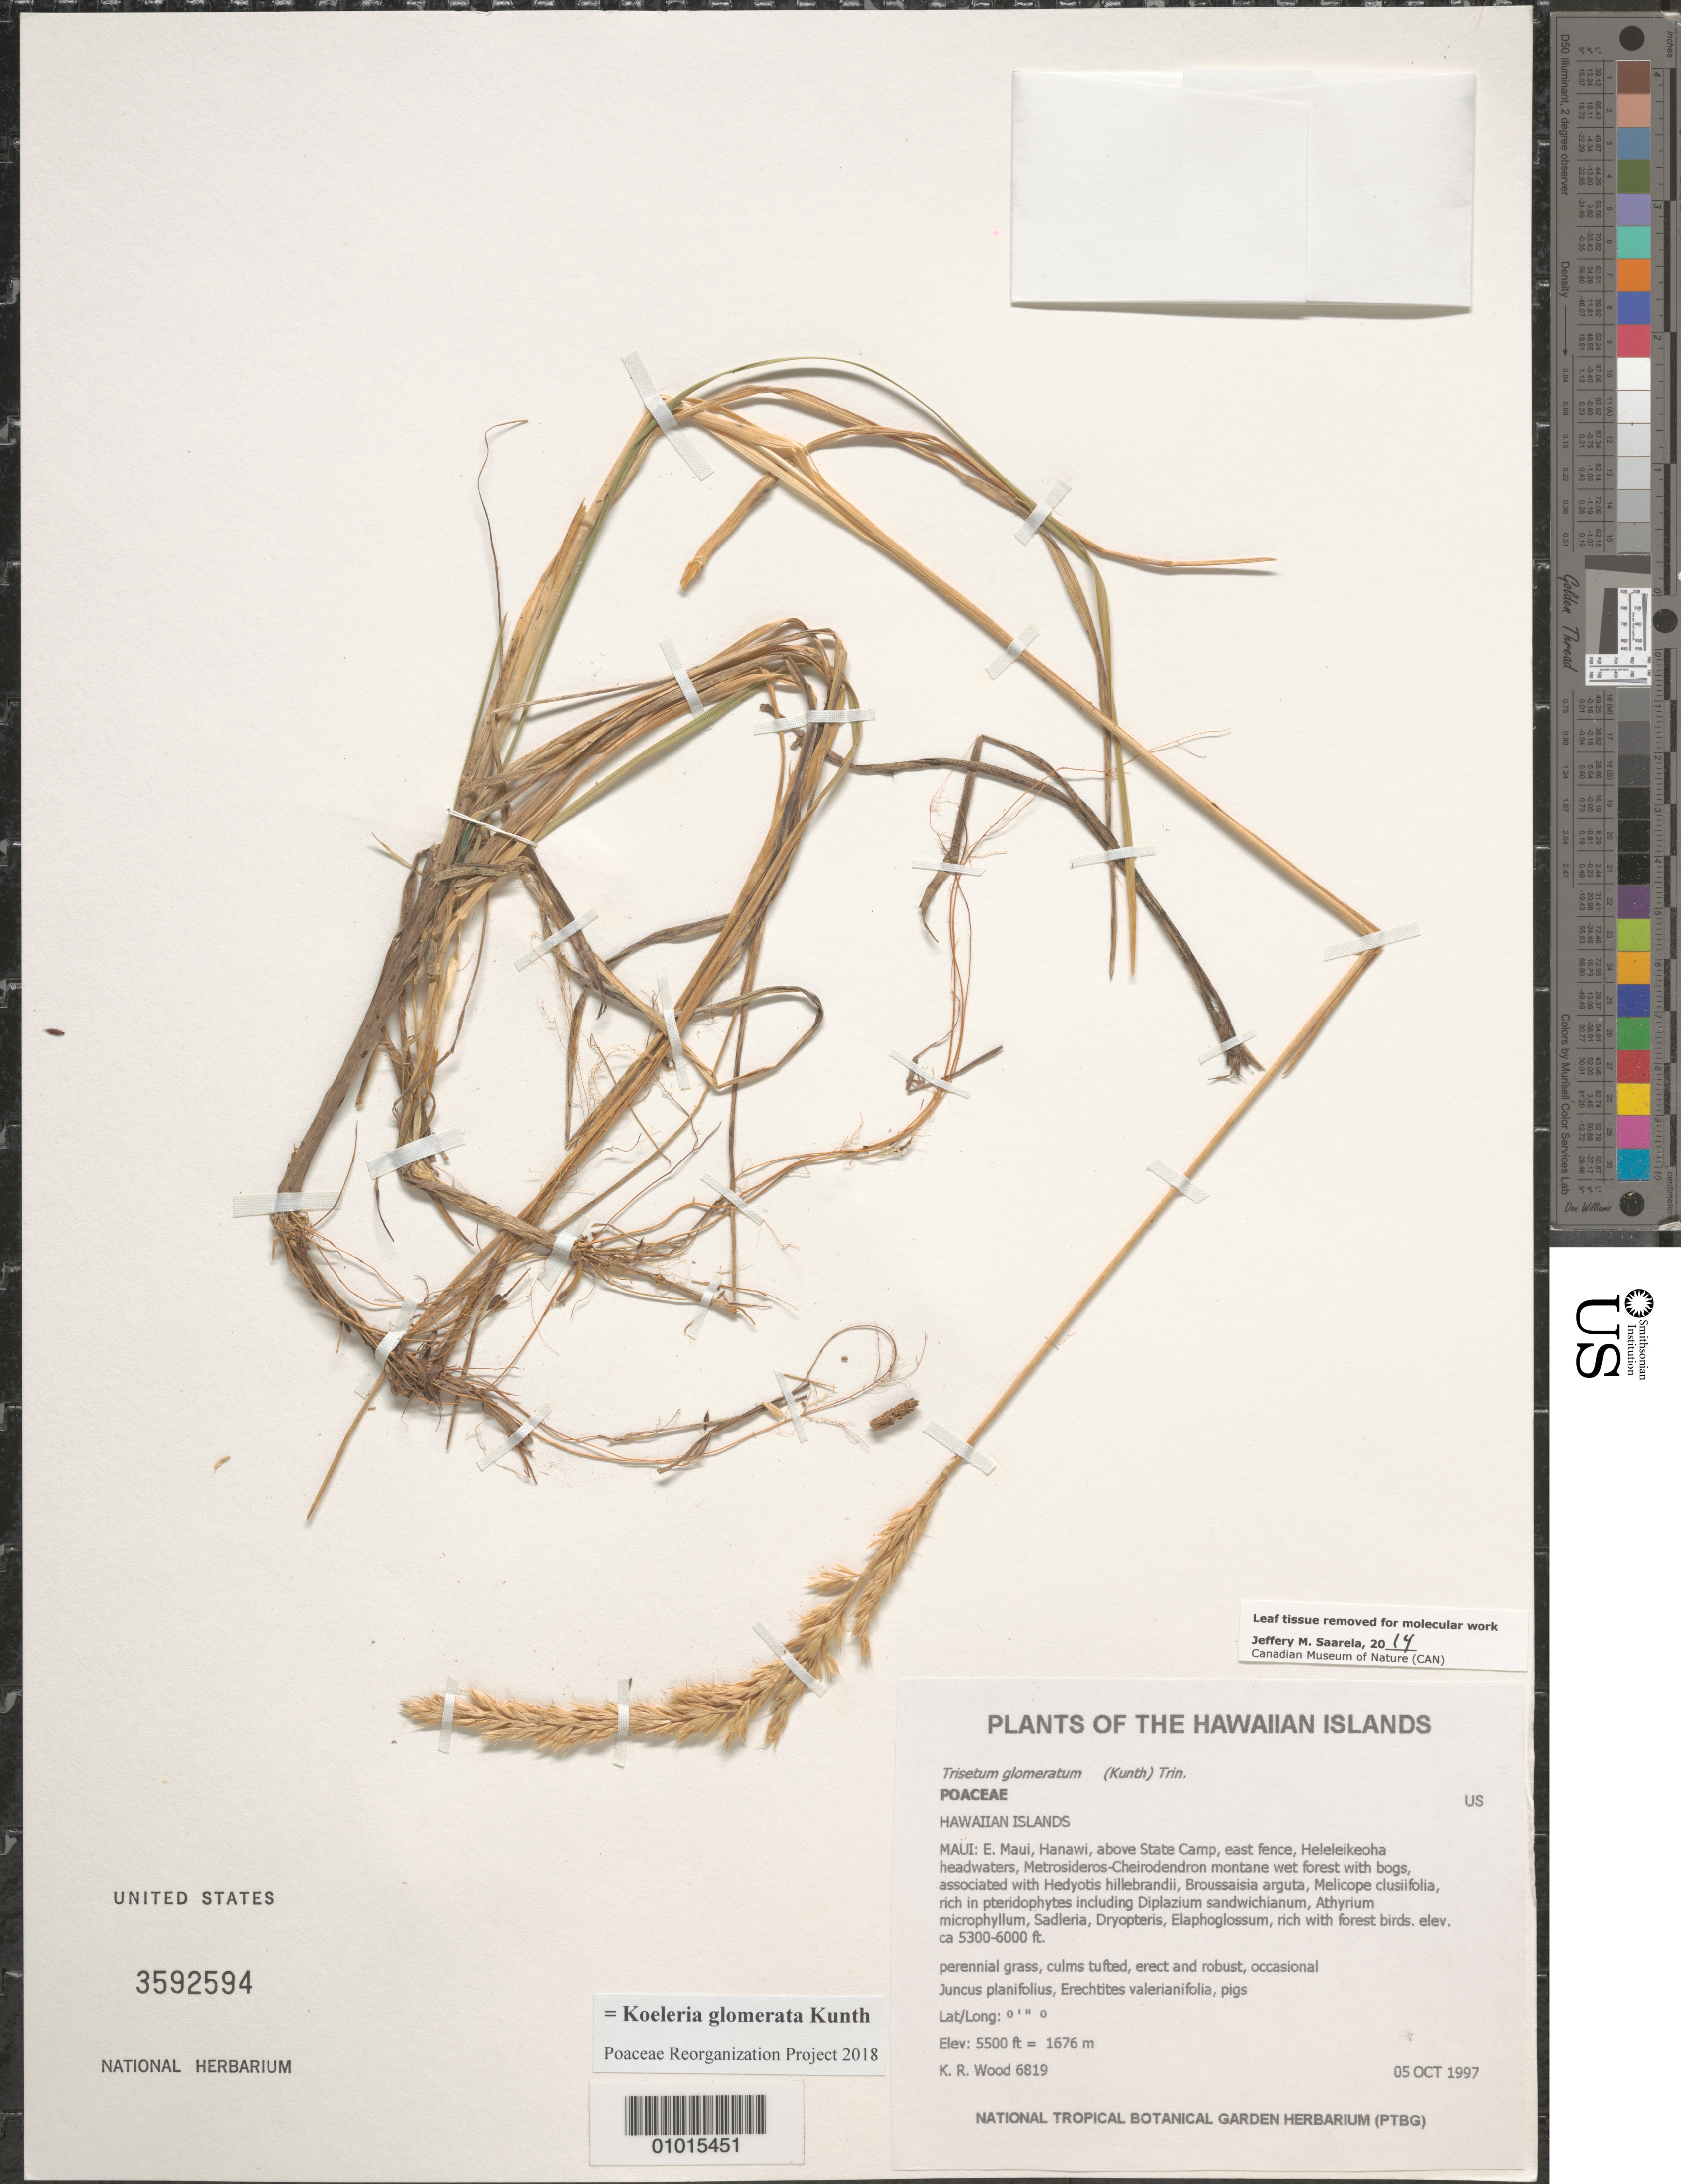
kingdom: Plantae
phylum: Tracheophyta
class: Liliopsida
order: Poales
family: Poaceae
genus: Koeleria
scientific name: Koeleria glomerata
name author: Kunth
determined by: Poaceae Reorganization Project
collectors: K. R. Wood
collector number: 6819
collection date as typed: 5 Oct 1997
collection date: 1997-10-05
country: United States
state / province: Hawaii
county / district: Maui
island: Maui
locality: Hanawi, above State Camp, east fence, Helekikeoha headwaters.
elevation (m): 1676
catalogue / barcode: US 3592594